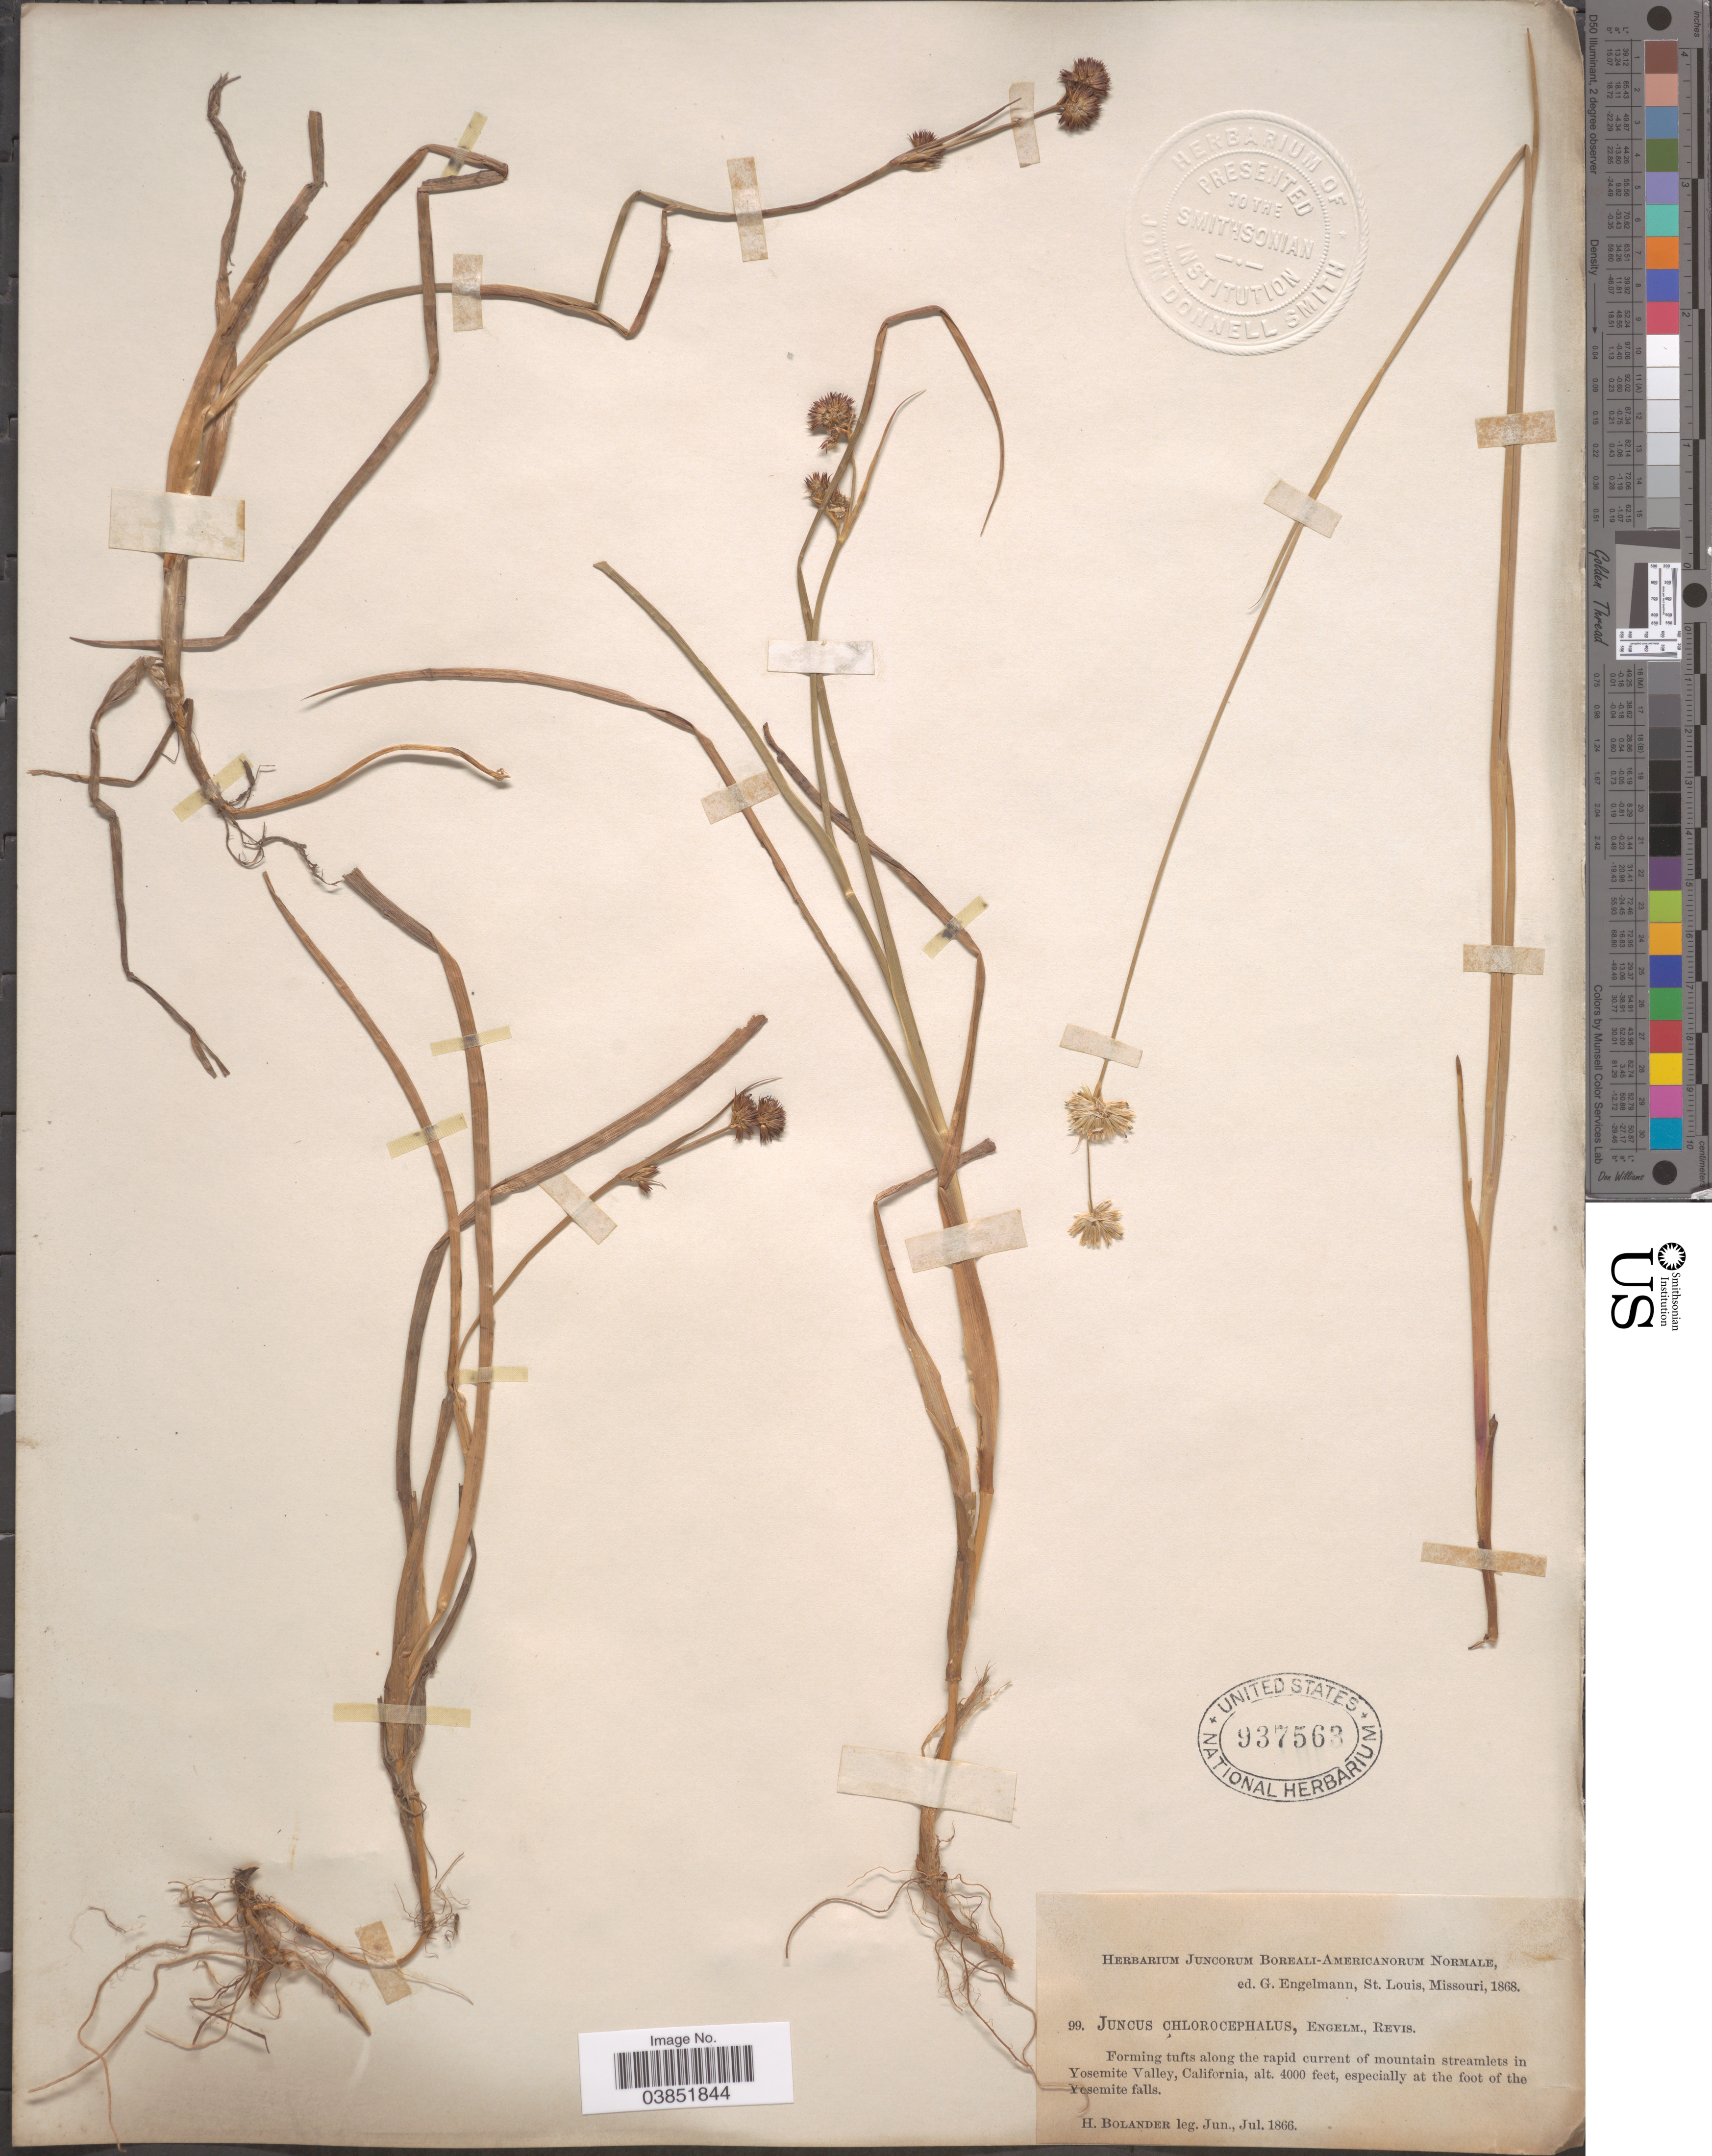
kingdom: Plantae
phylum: Tracheophyta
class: Liliopsida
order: Poales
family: Juncaceae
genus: Juncus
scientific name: Juncus chlorocephalus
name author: Engelm.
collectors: H. Bolander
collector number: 99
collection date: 1866-06/1866-07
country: United States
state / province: California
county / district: Mariposa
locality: Forming tufts along the rapid current of mountain streamlets in Yosemite Valley, especially at the foot of the Yosemite falls.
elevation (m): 1219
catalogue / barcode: US 937563